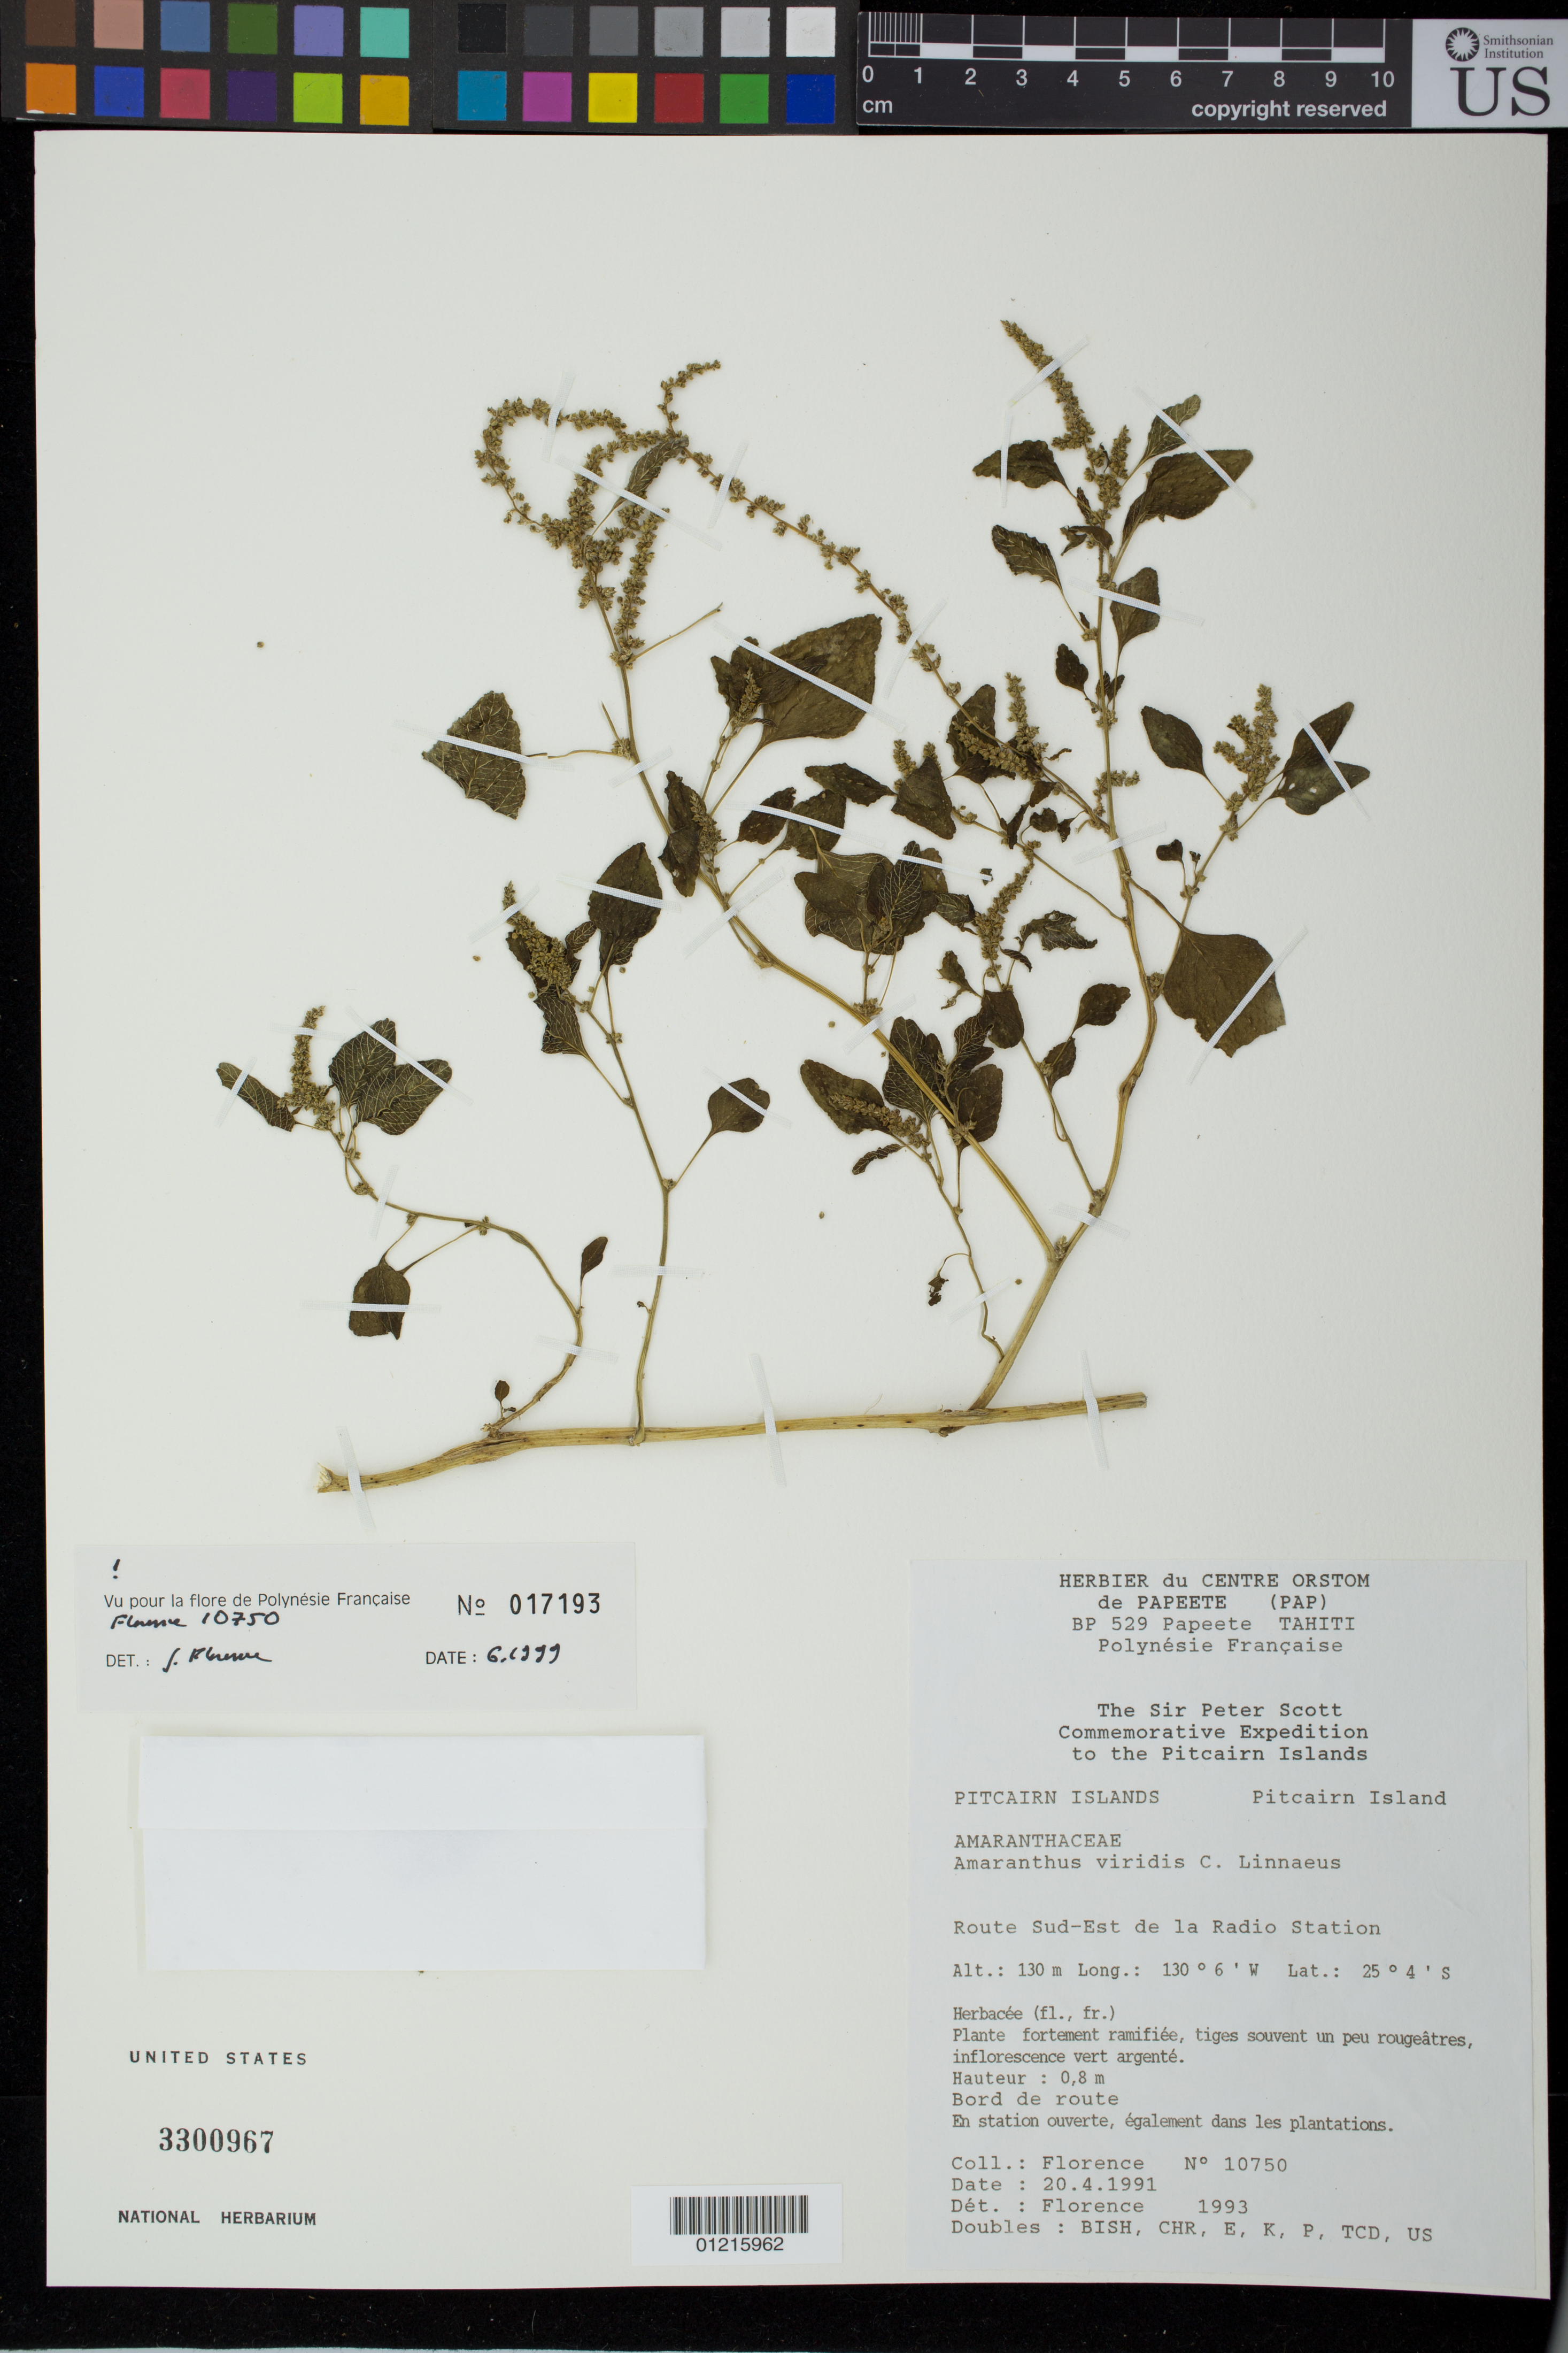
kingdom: Plantae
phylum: Tracheophyta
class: Magnoliopsida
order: Caryophyllales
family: Amaranthaceae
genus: Amaranthus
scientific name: Amaranthus viridis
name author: L.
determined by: Florence, J.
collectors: J. Florence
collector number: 10750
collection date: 1991-04-20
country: Pitcairn Islands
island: Pitcairn Island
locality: Route sud-est de la radio station.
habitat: En station ouverte, ègalements dans les plantations.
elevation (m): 130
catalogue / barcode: US 3300967